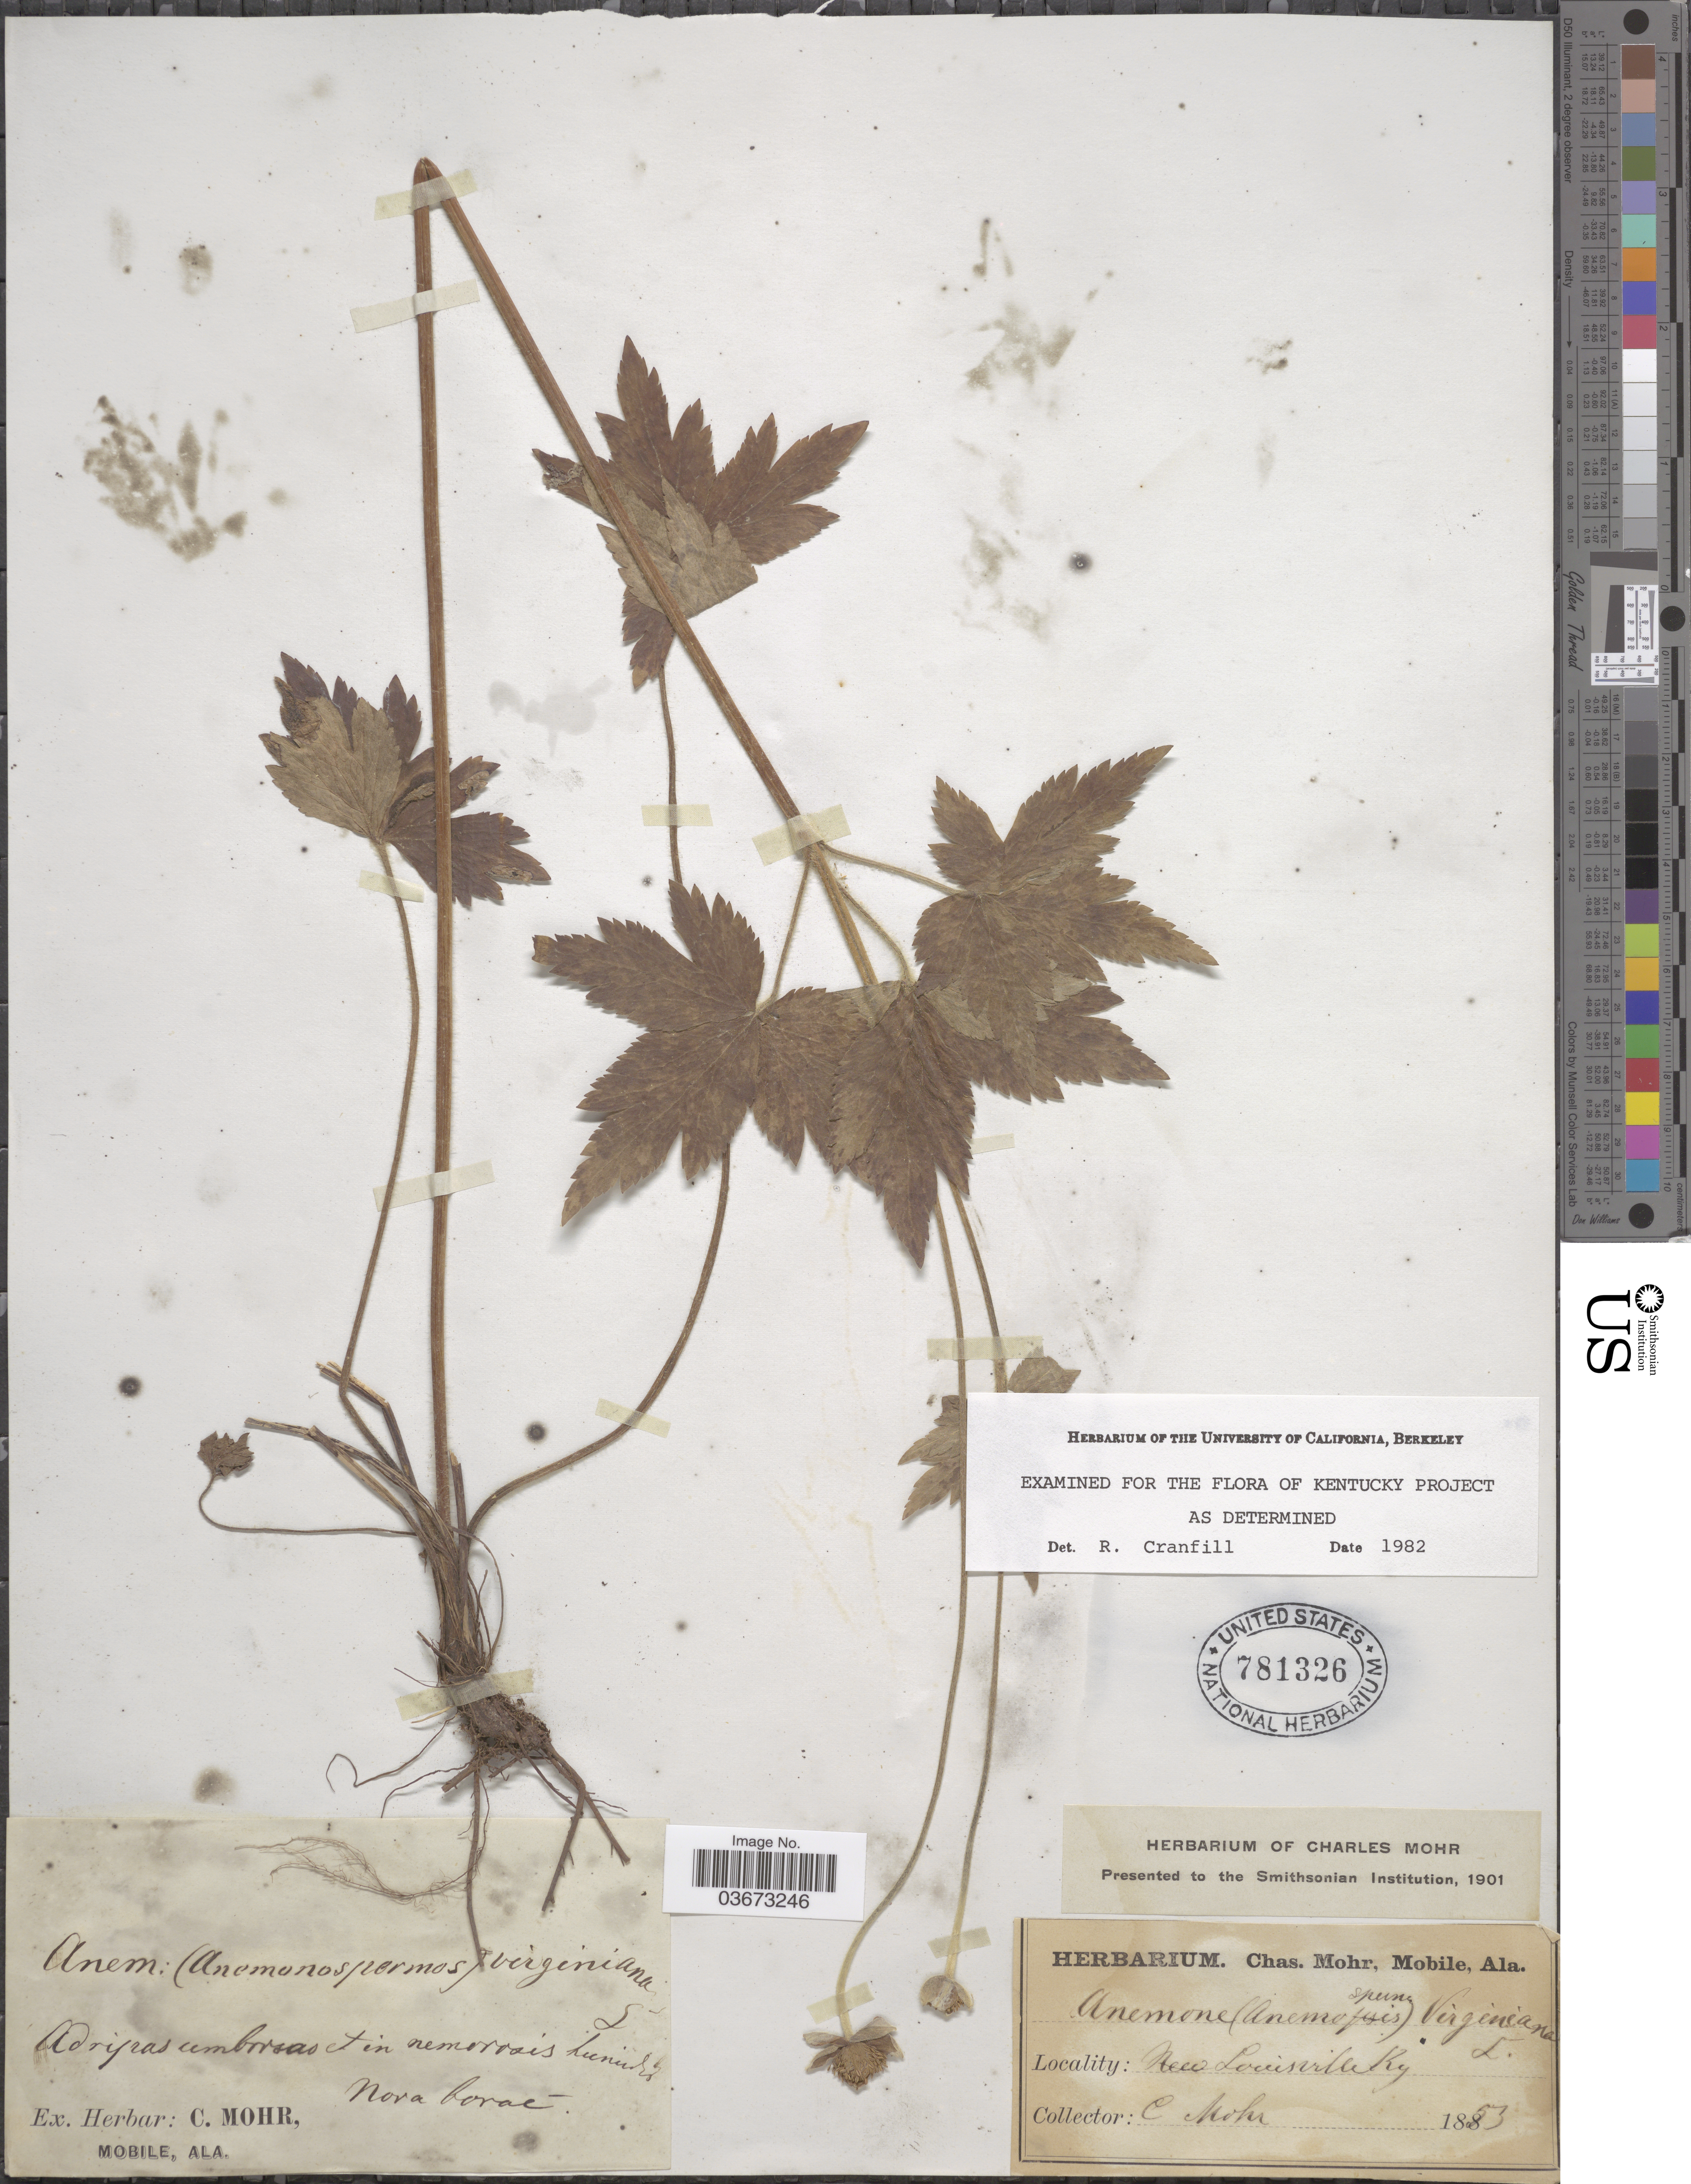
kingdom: Plantae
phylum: Tracheophyta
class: Magnoliopsida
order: Ranunculales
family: Ranunculaceae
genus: Anemone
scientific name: Anemone virginiana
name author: L.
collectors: Mohr, C. T. (herbarium)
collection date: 1853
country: United States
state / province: Kentucky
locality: New Louisville.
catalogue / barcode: US 781326